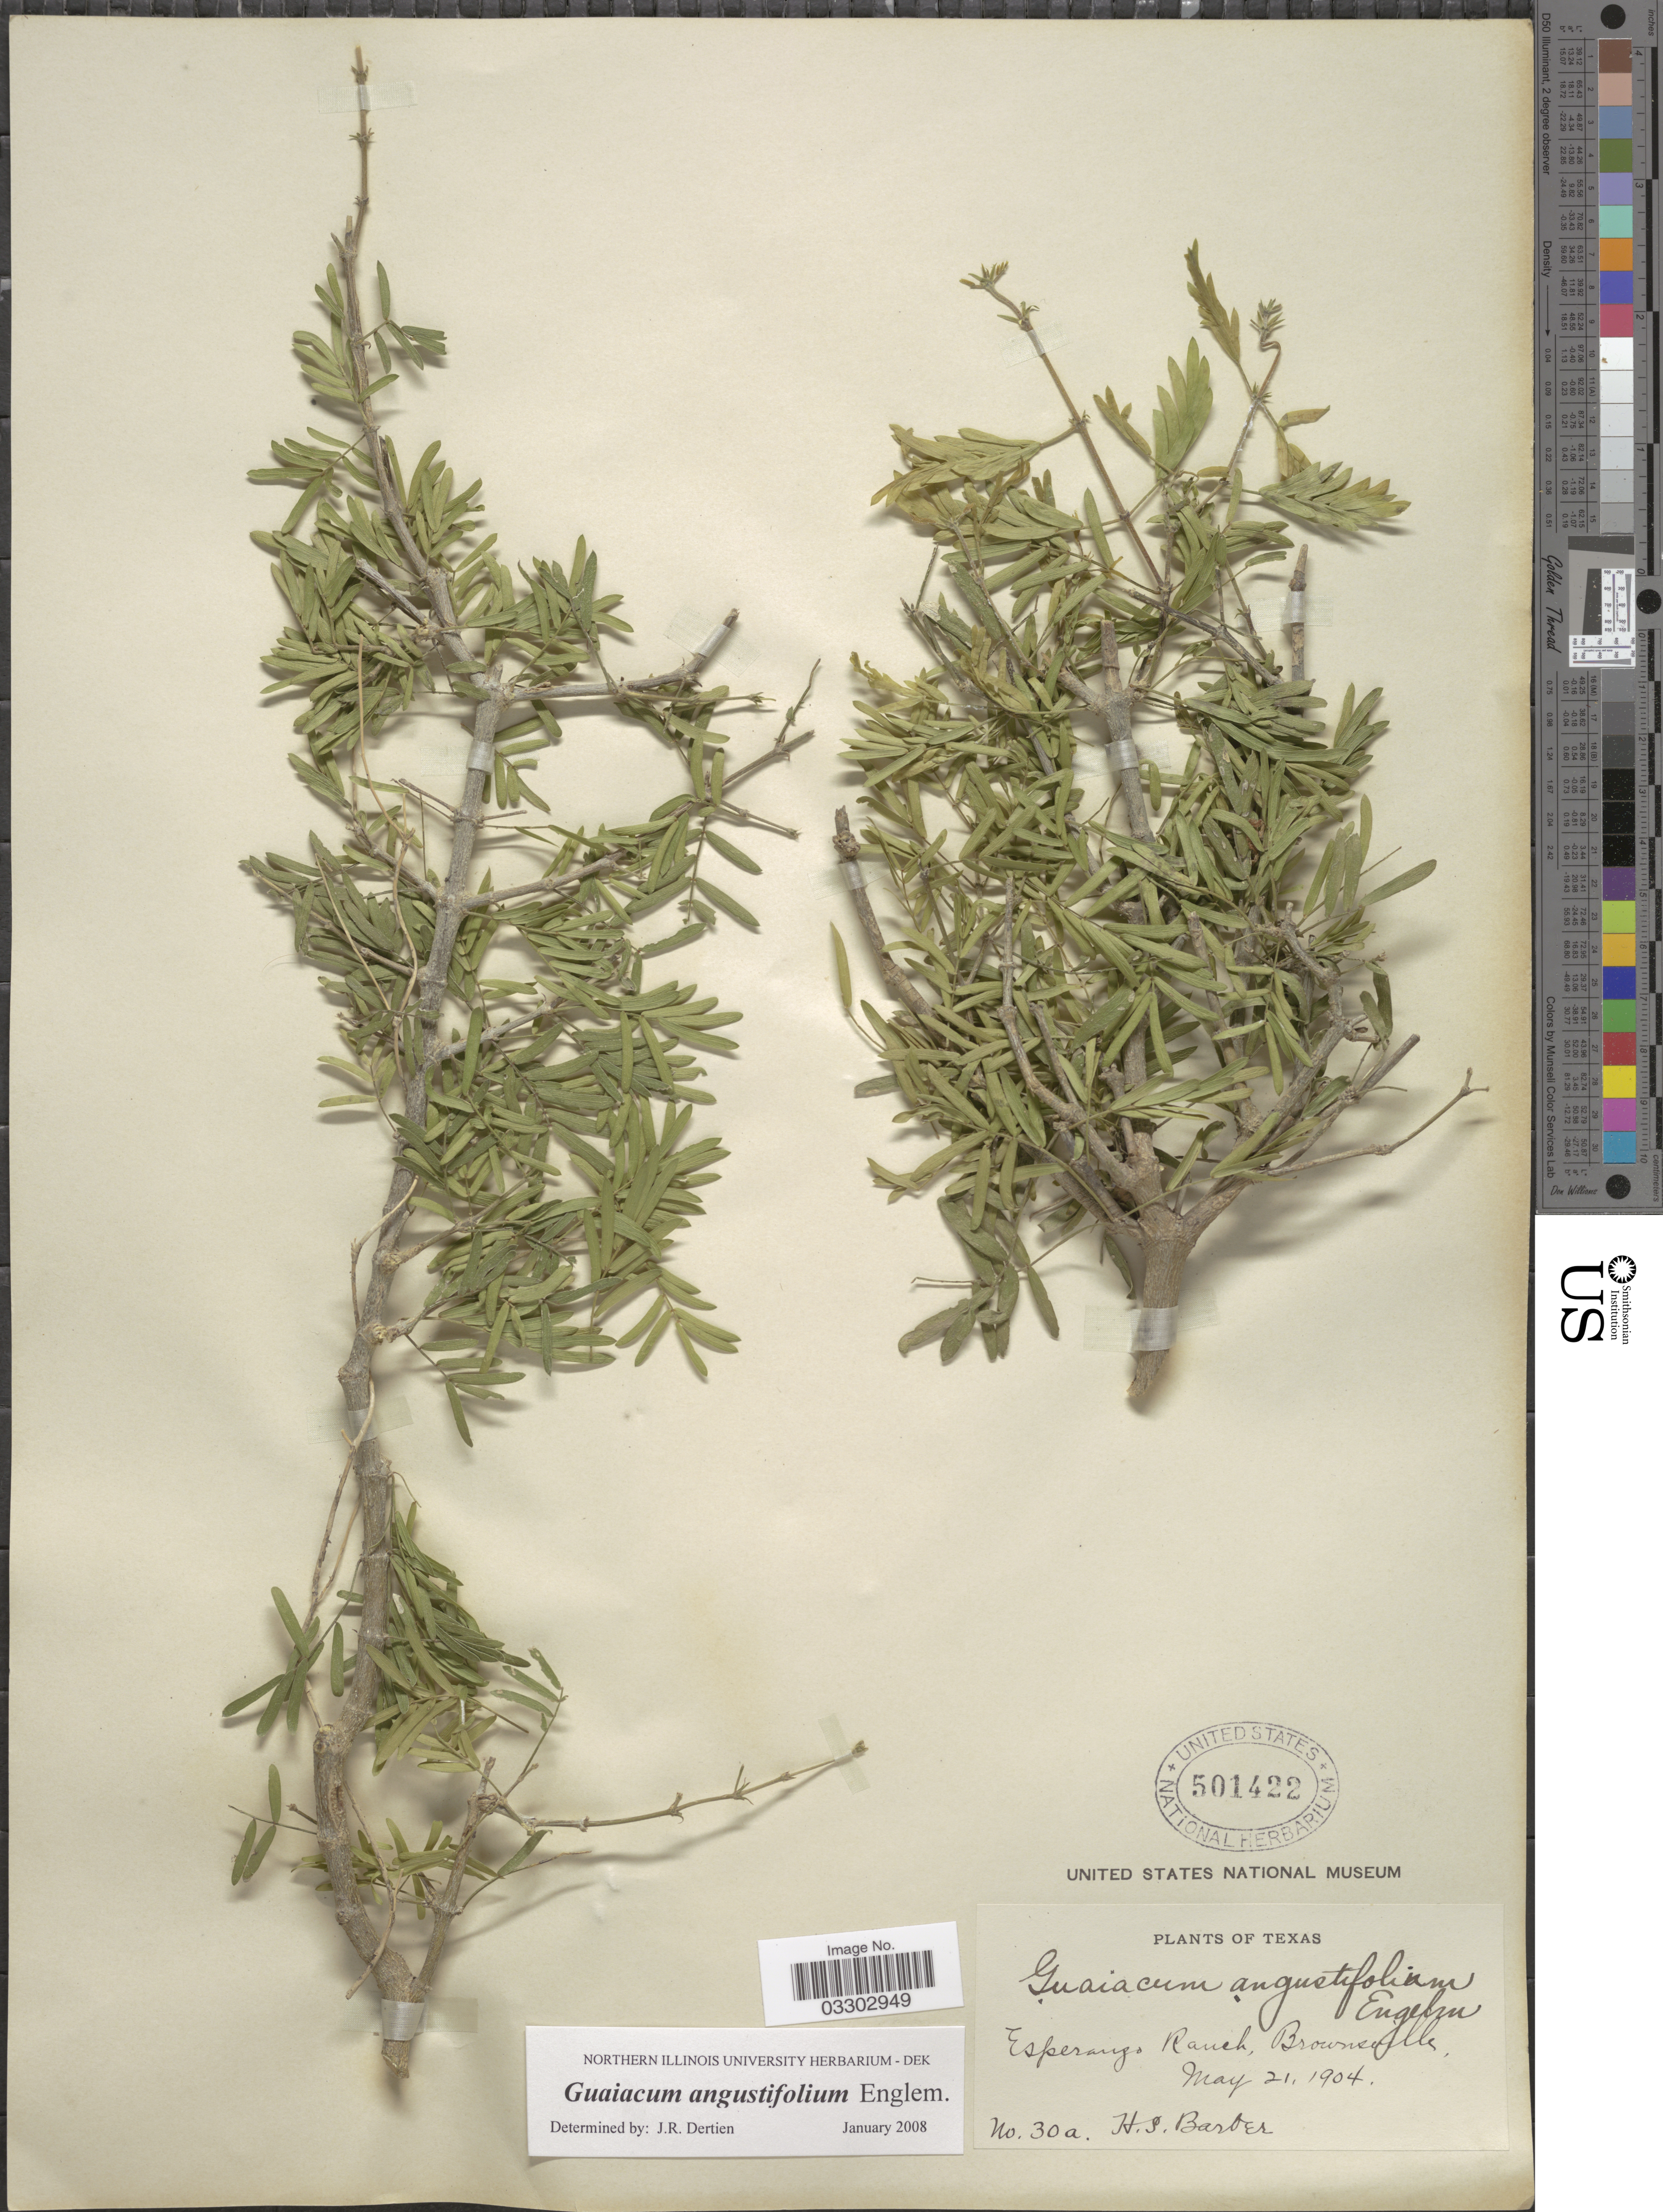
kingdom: Plantae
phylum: Tracheophyta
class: Magnoliopsida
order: Zygophyllales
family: Zygophyllaceae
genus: Guaiacum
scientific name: Guaiacum angustifolium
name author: Engelm.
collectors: H. Barber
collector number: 30a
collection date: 1904-05-21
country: United States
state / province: Texas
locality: Espreango Ranch, Brownsville.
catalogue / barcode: US 501422